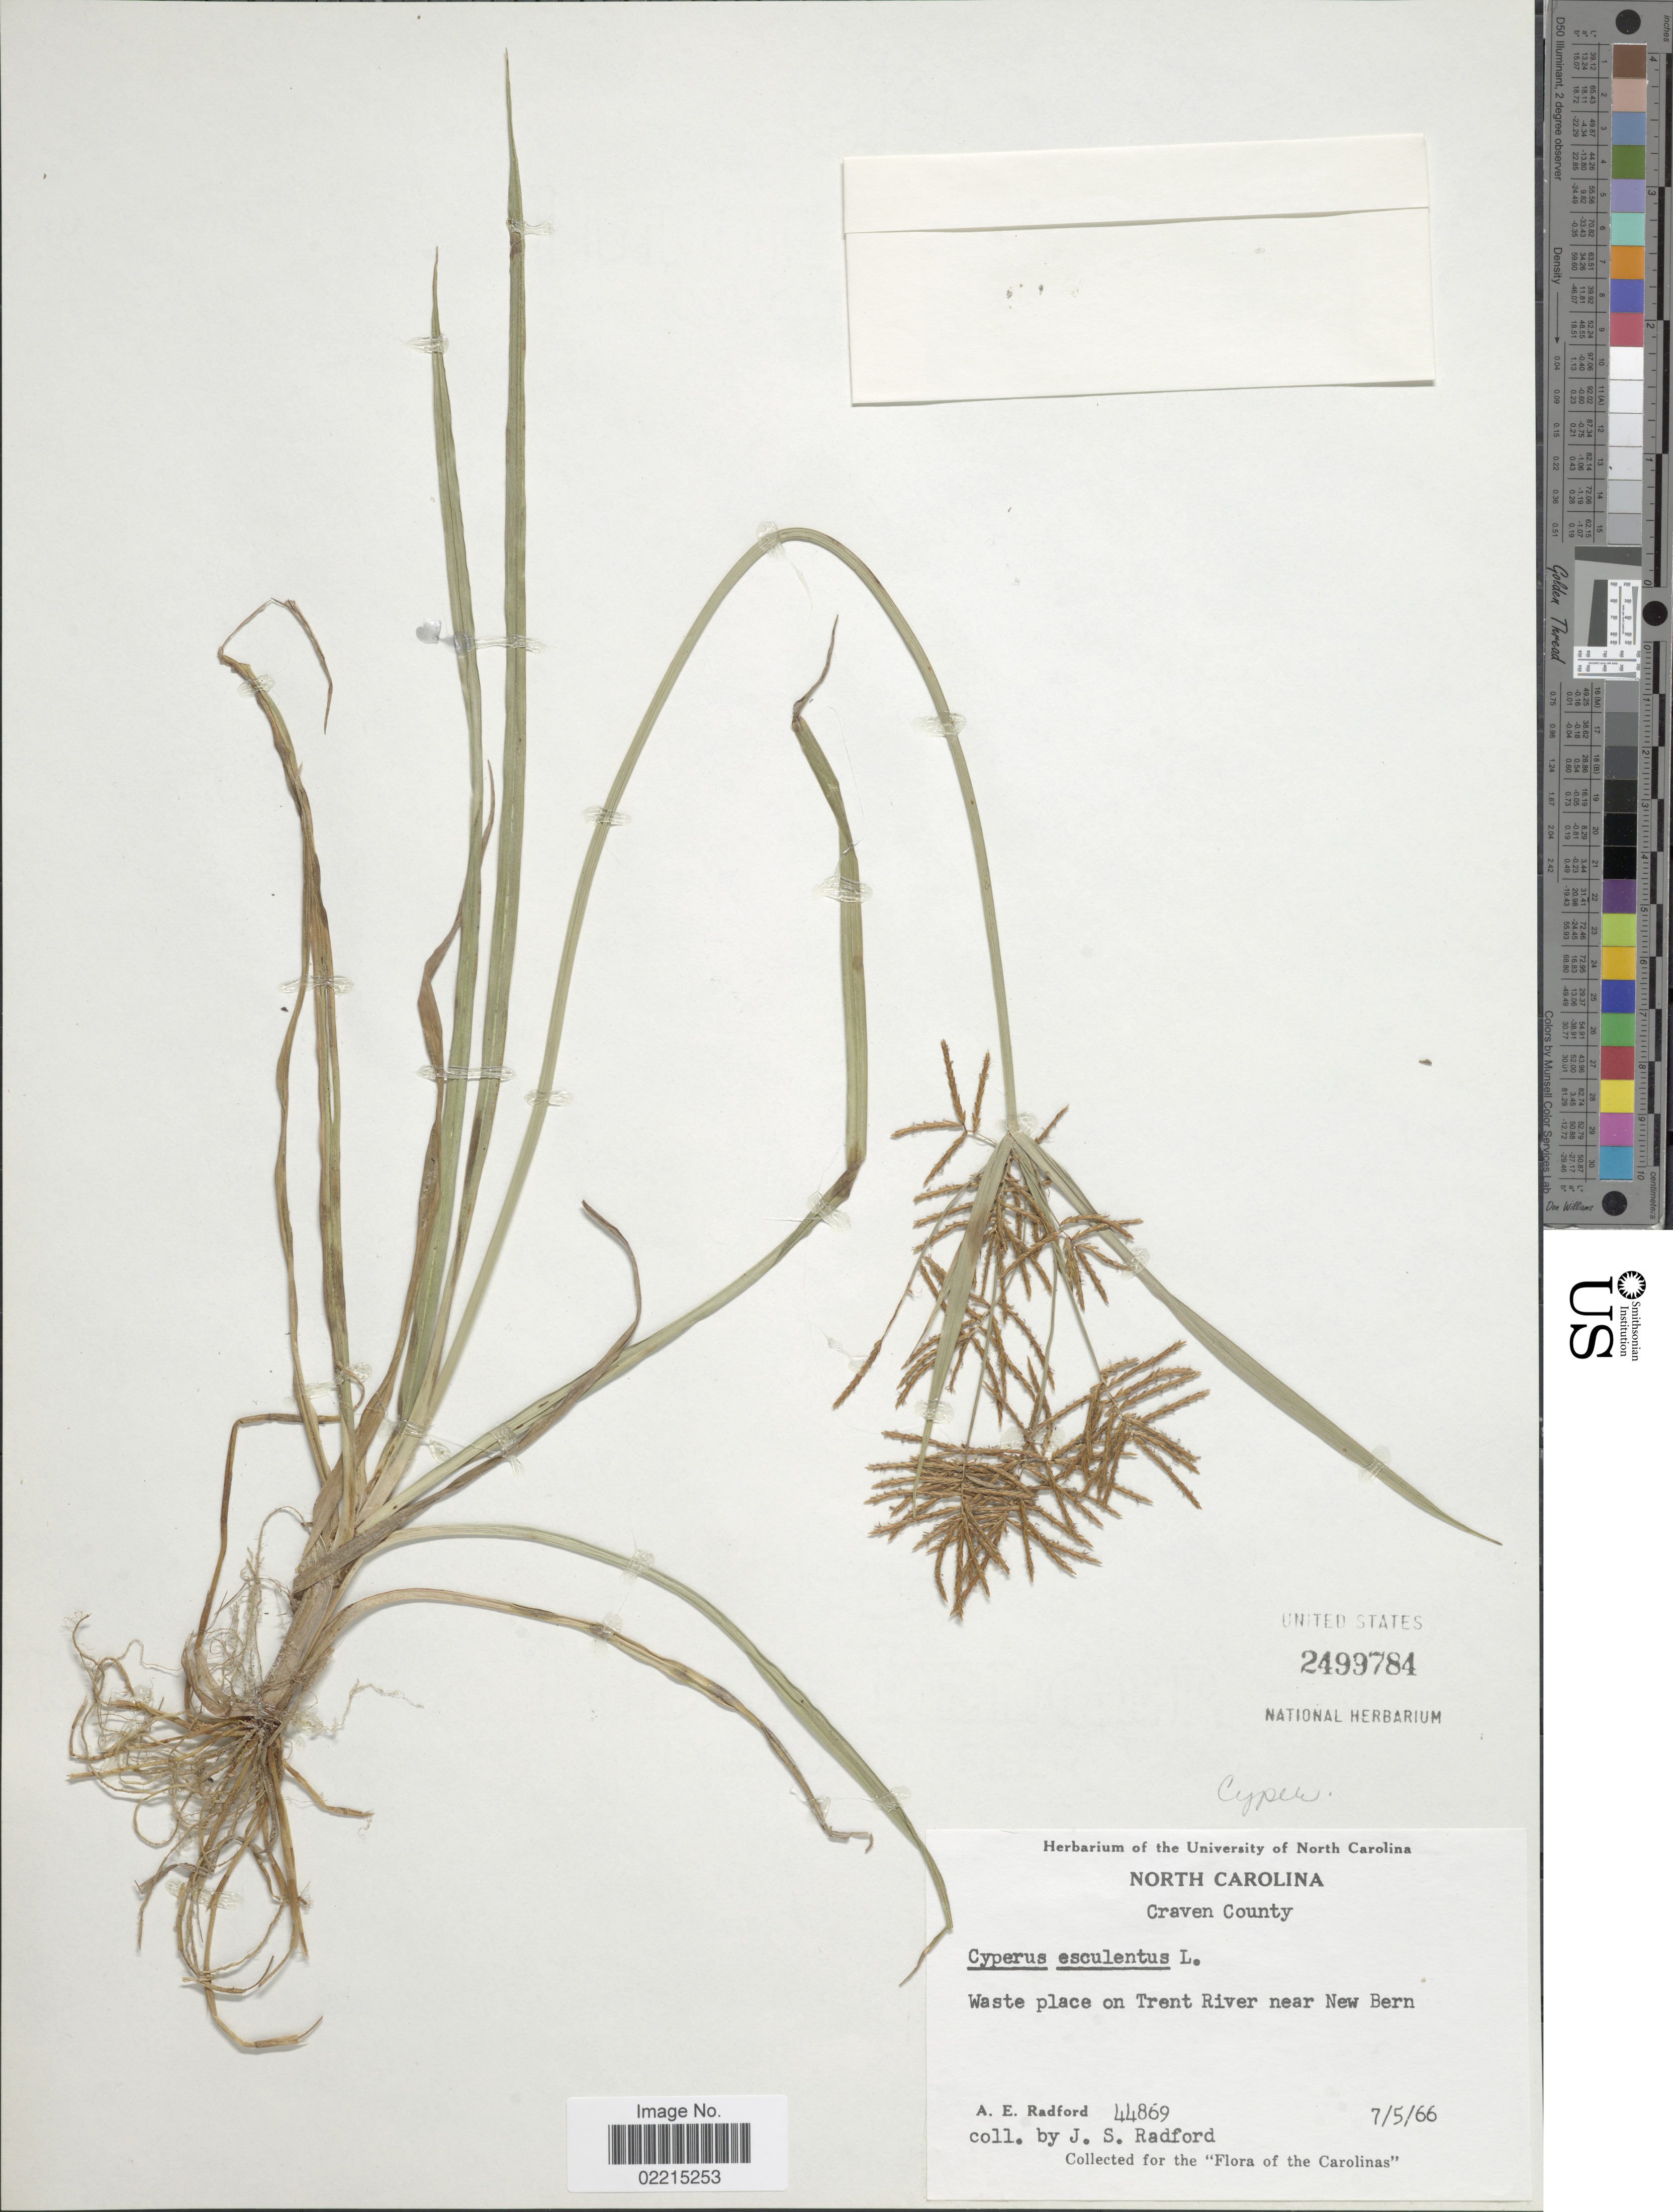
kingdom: Plantae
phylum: Tracheophyta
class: Liliopsida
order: Poales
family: Cyperaceae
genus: Cyperus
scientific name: Cyperus esculentus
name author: L.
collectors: A. E. Radford & J. S. Radford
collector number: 44869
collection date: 1966-07-05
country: United States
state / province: North Carolina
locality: Craven County, Wate place on Trent River near New Bern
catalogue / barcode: US 2499784